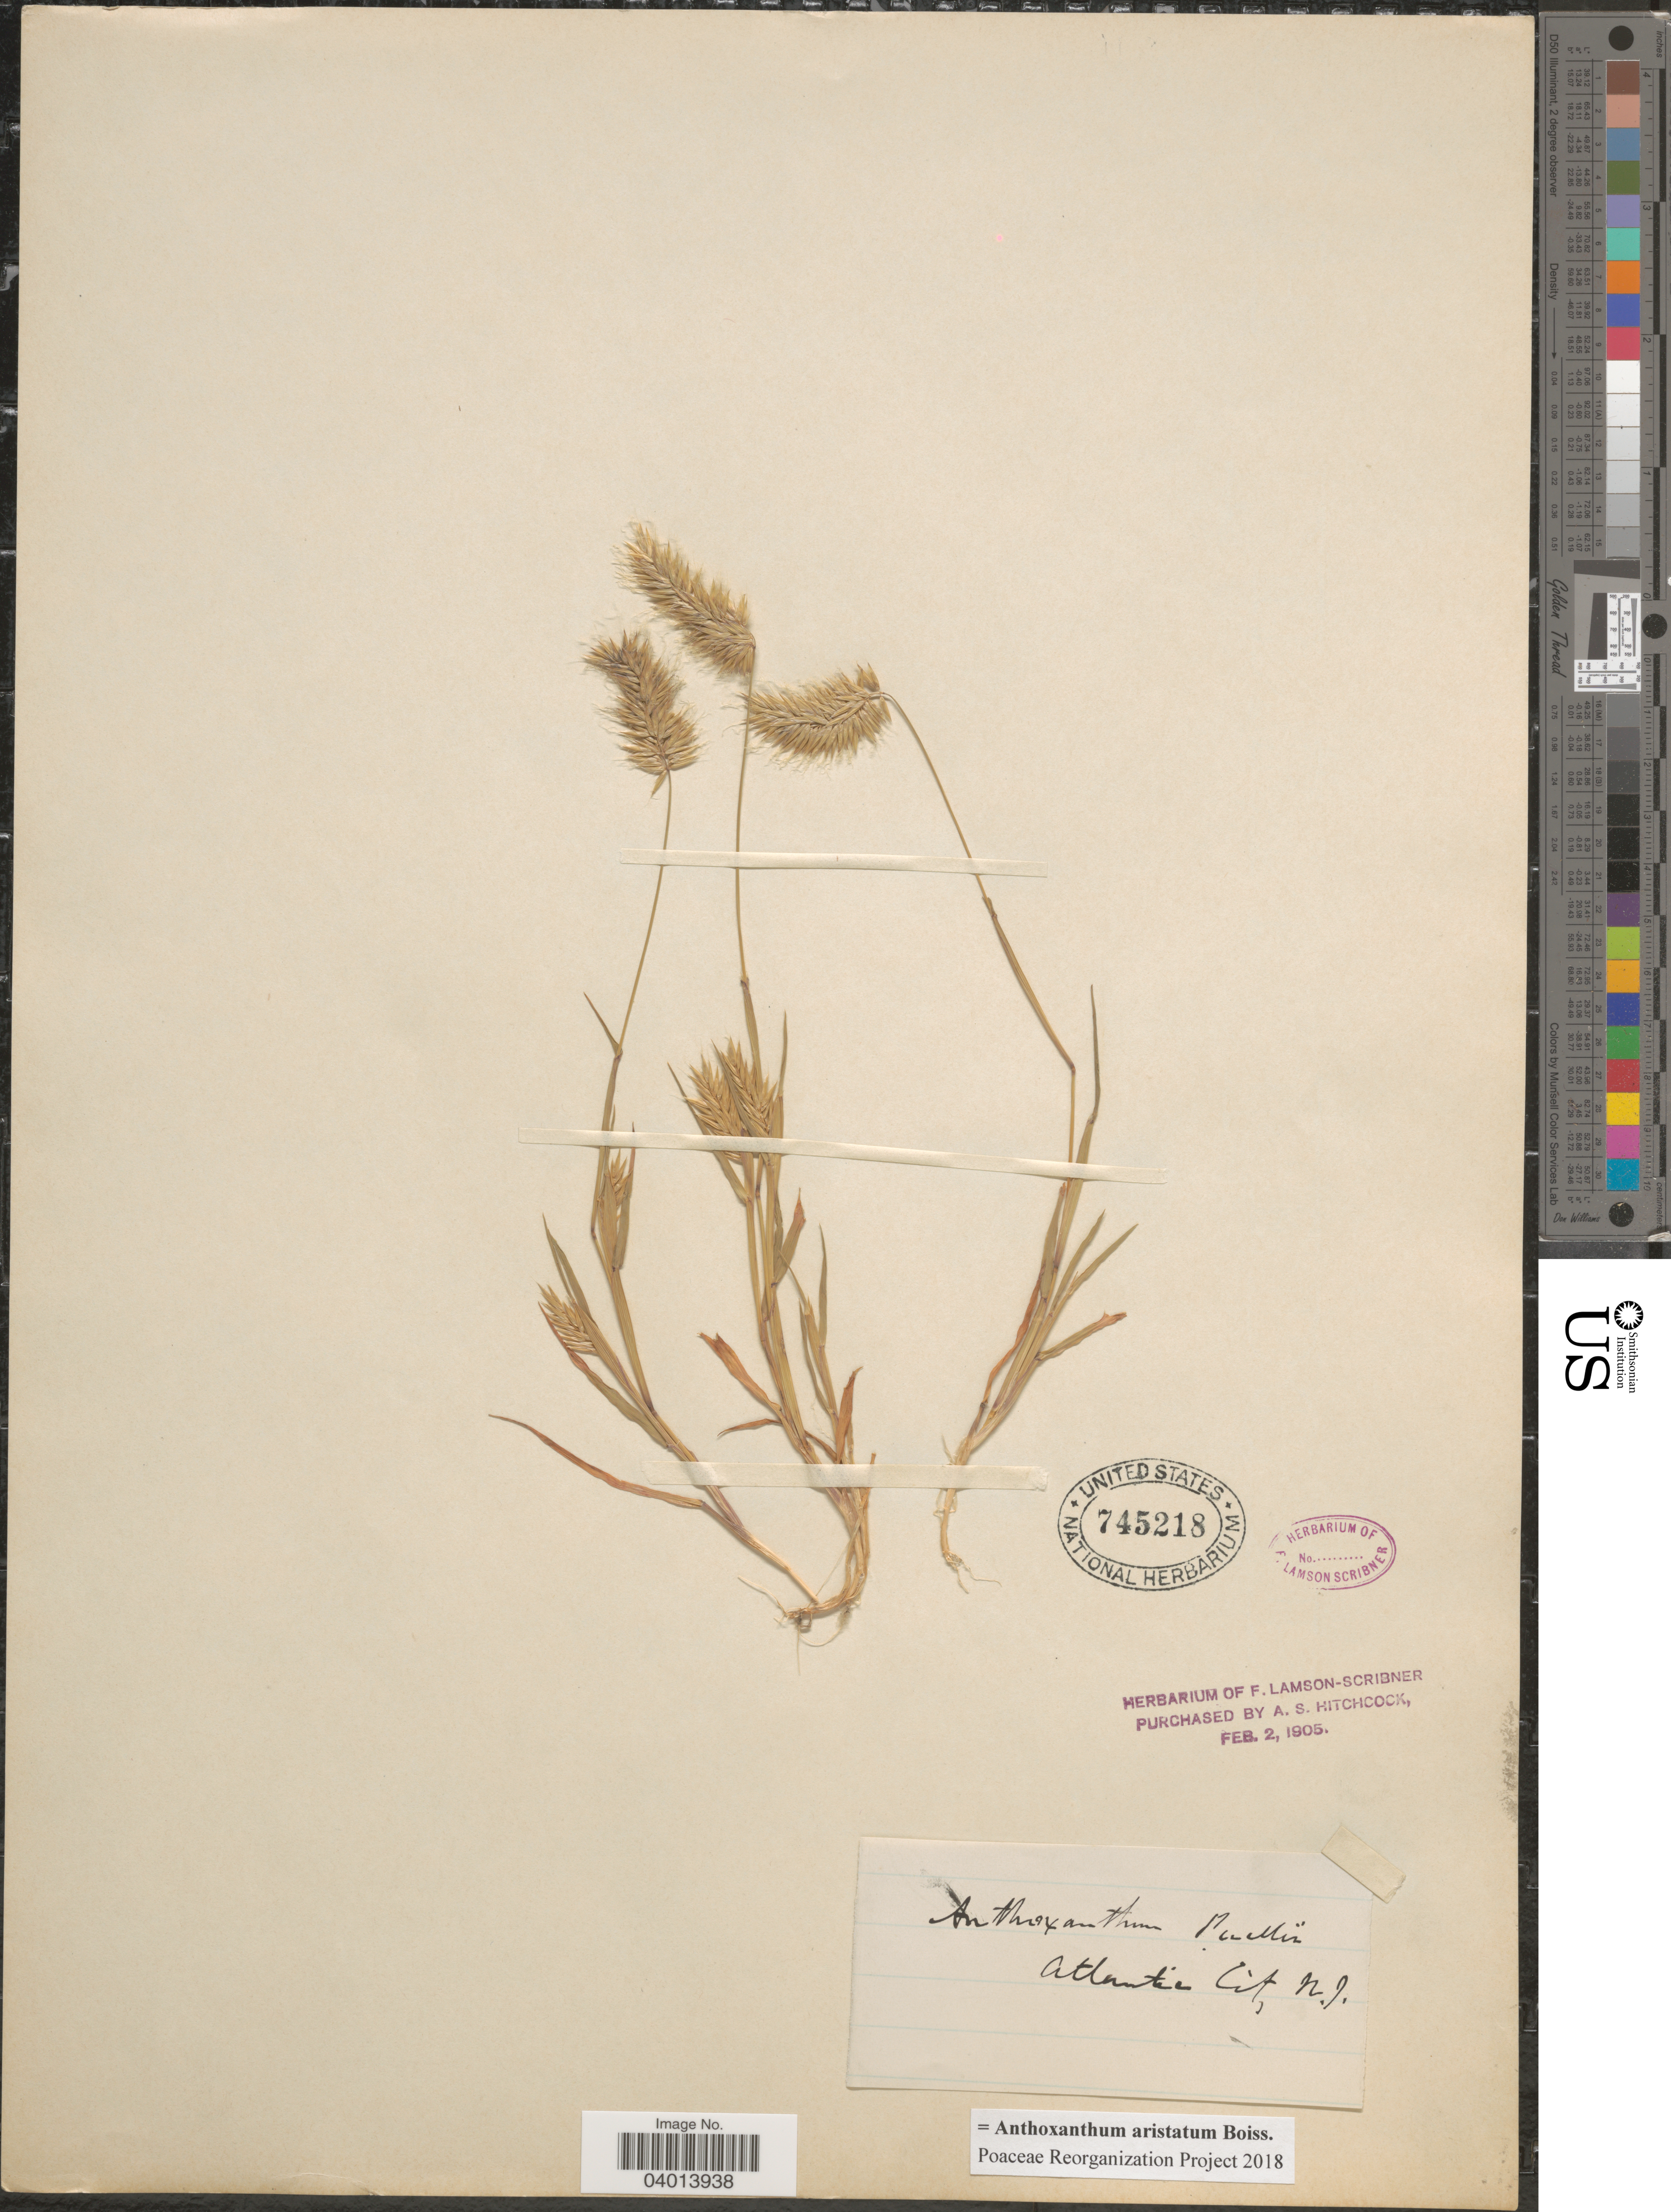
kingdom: Plantae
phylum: Tracheophyta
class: Liliopsida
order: Poales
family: Poaceae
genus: Anthoxanthum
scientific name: Anthoxanthum aristatum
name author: Boiss.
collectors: ex herb. F. Lamson Scribner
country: United States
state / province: New Jersey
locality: Atlantic Cit.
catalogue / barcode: US 745218